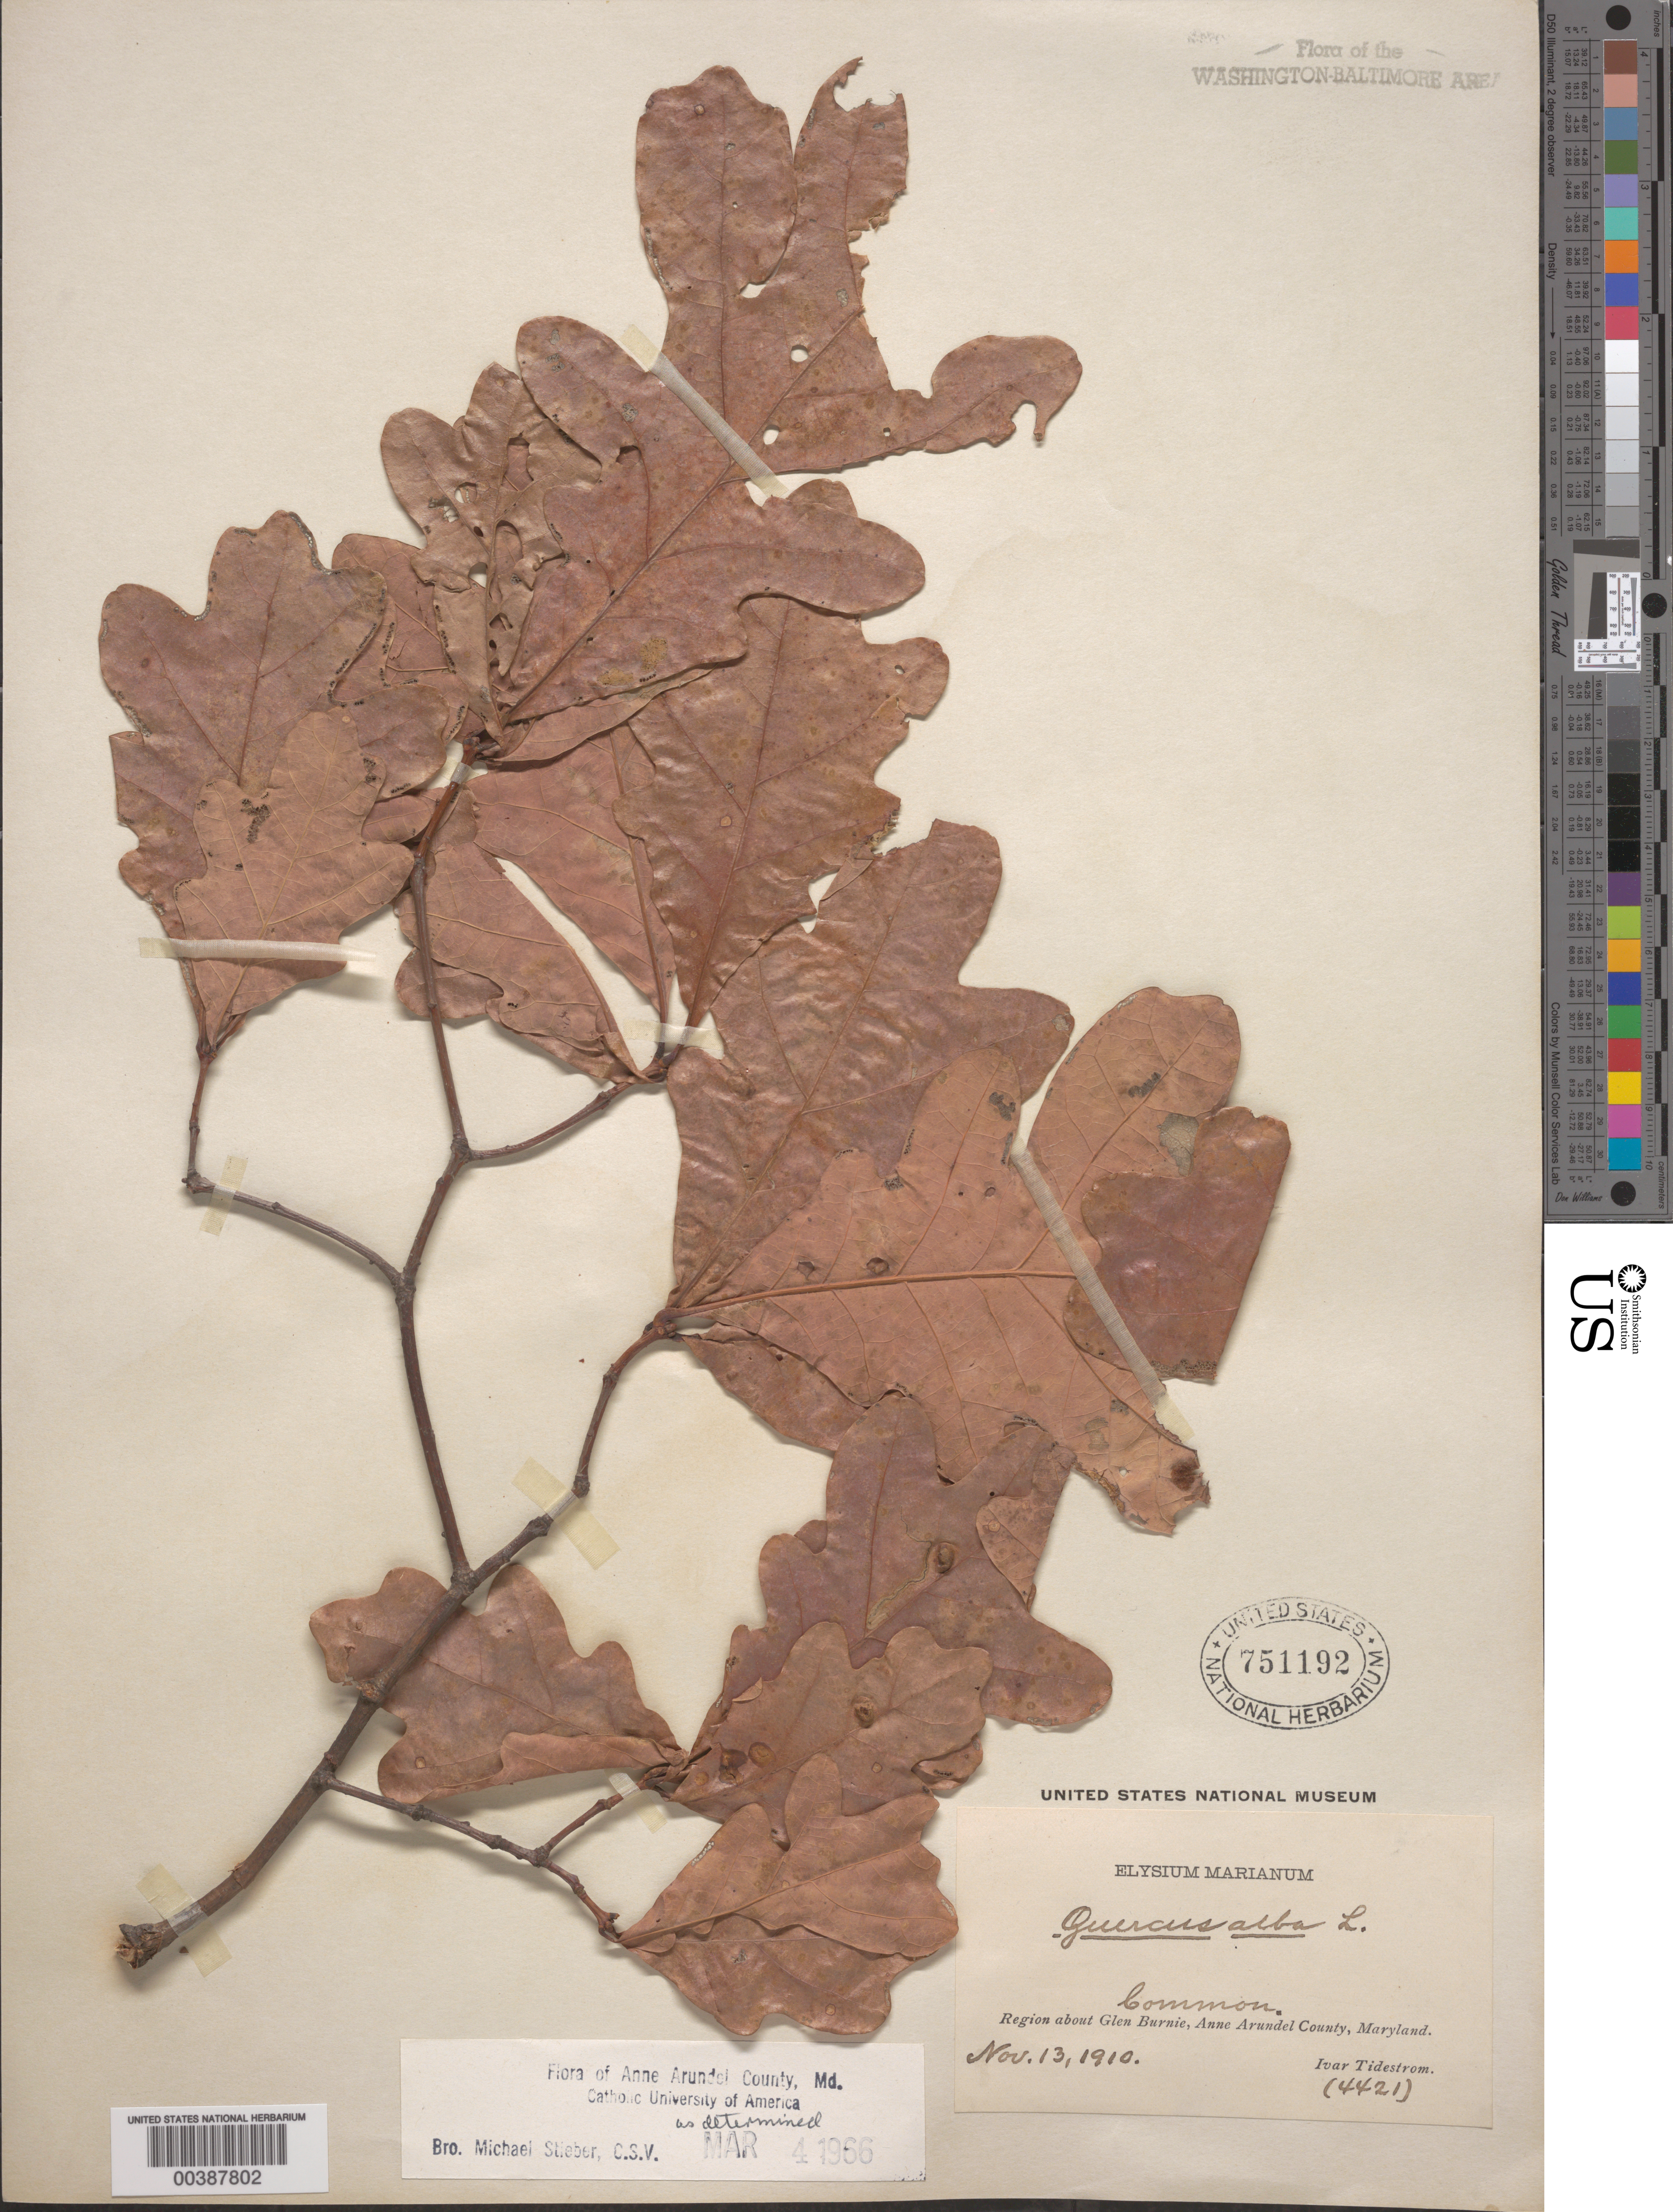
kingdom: Plantae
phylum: Tracheophyta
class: Magnoliopsida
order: Fagales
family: Fagaceae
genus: Quercus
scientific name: Quercus alba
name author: L.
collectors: I. F. Tidestrom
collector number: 4421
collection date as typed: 13 Nov 1910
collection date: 1910-11-13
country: United States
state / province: Maryland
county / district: Anne Arundel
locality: Glen Burnie region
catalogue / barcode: US 751192